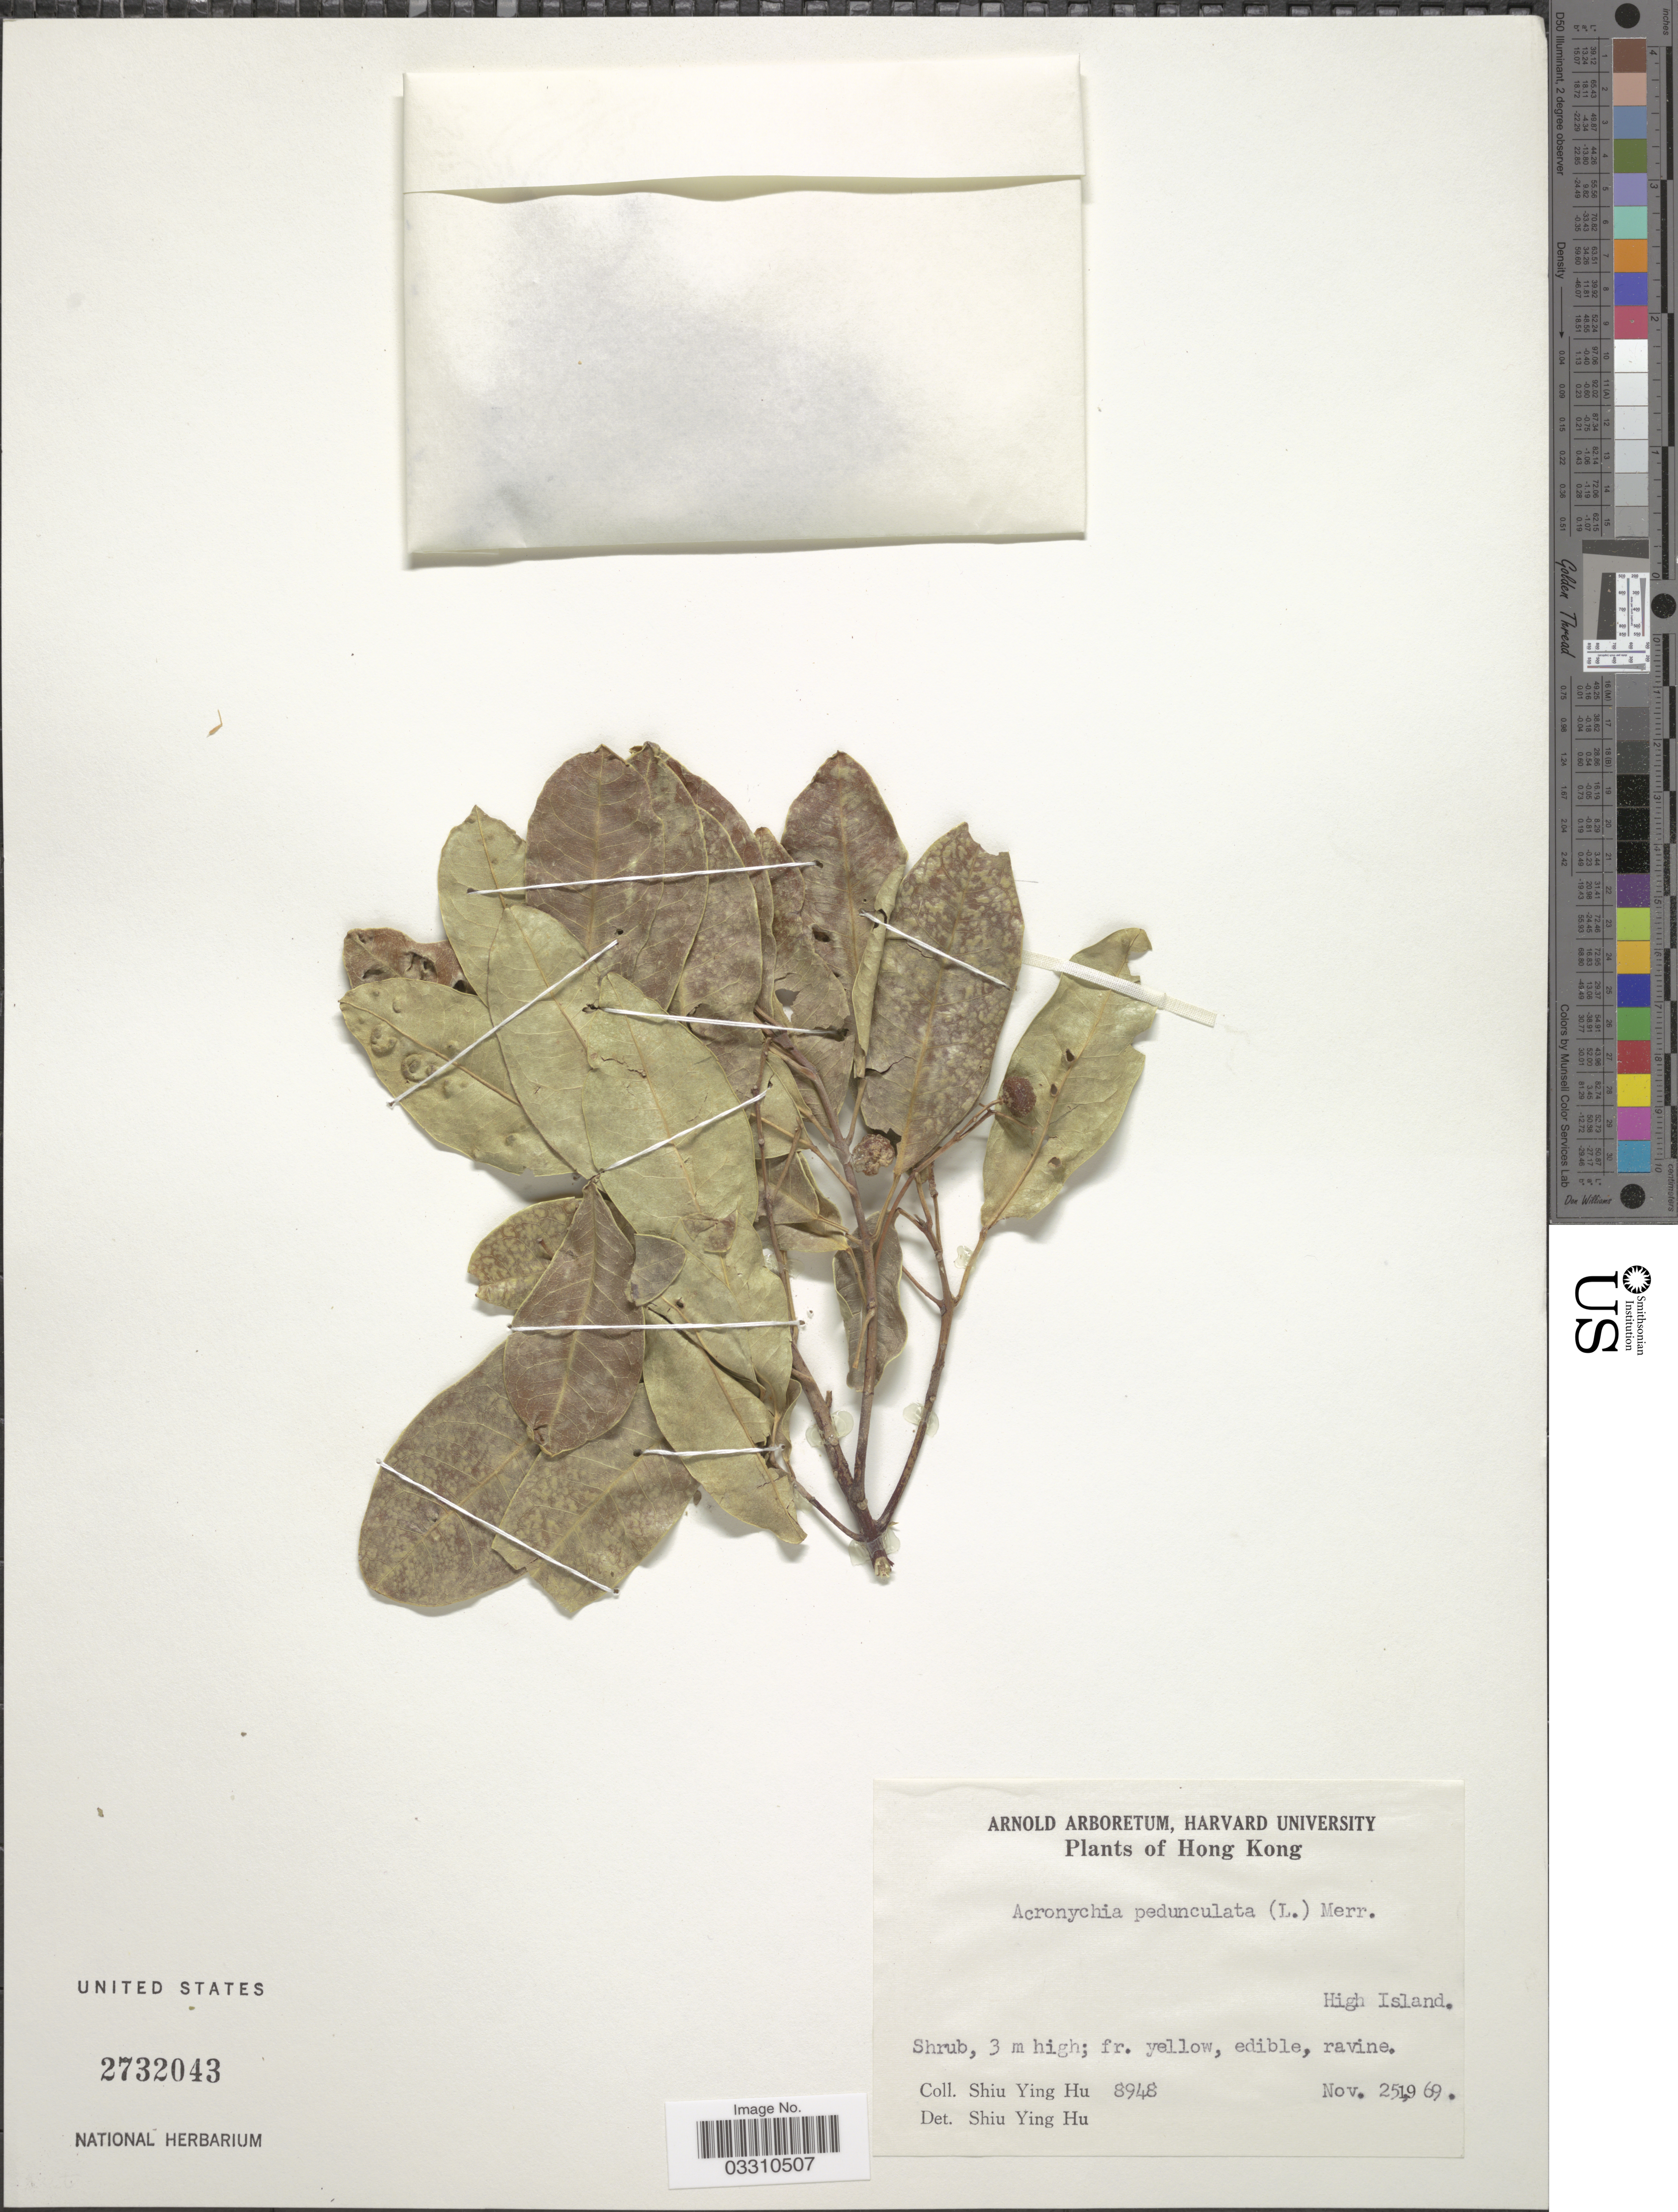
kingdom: Plantae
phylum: Tracheophyta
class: Magnoliopsida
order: Sapindales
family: Rutaceae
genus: Acronychia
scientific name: Acronychia pedunculata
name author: (L.) Miq.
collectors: S. Y. Hu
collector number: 8948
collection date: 1969-11-25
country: China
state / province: Hong Kong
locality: High Island.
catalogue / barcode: US 2732043